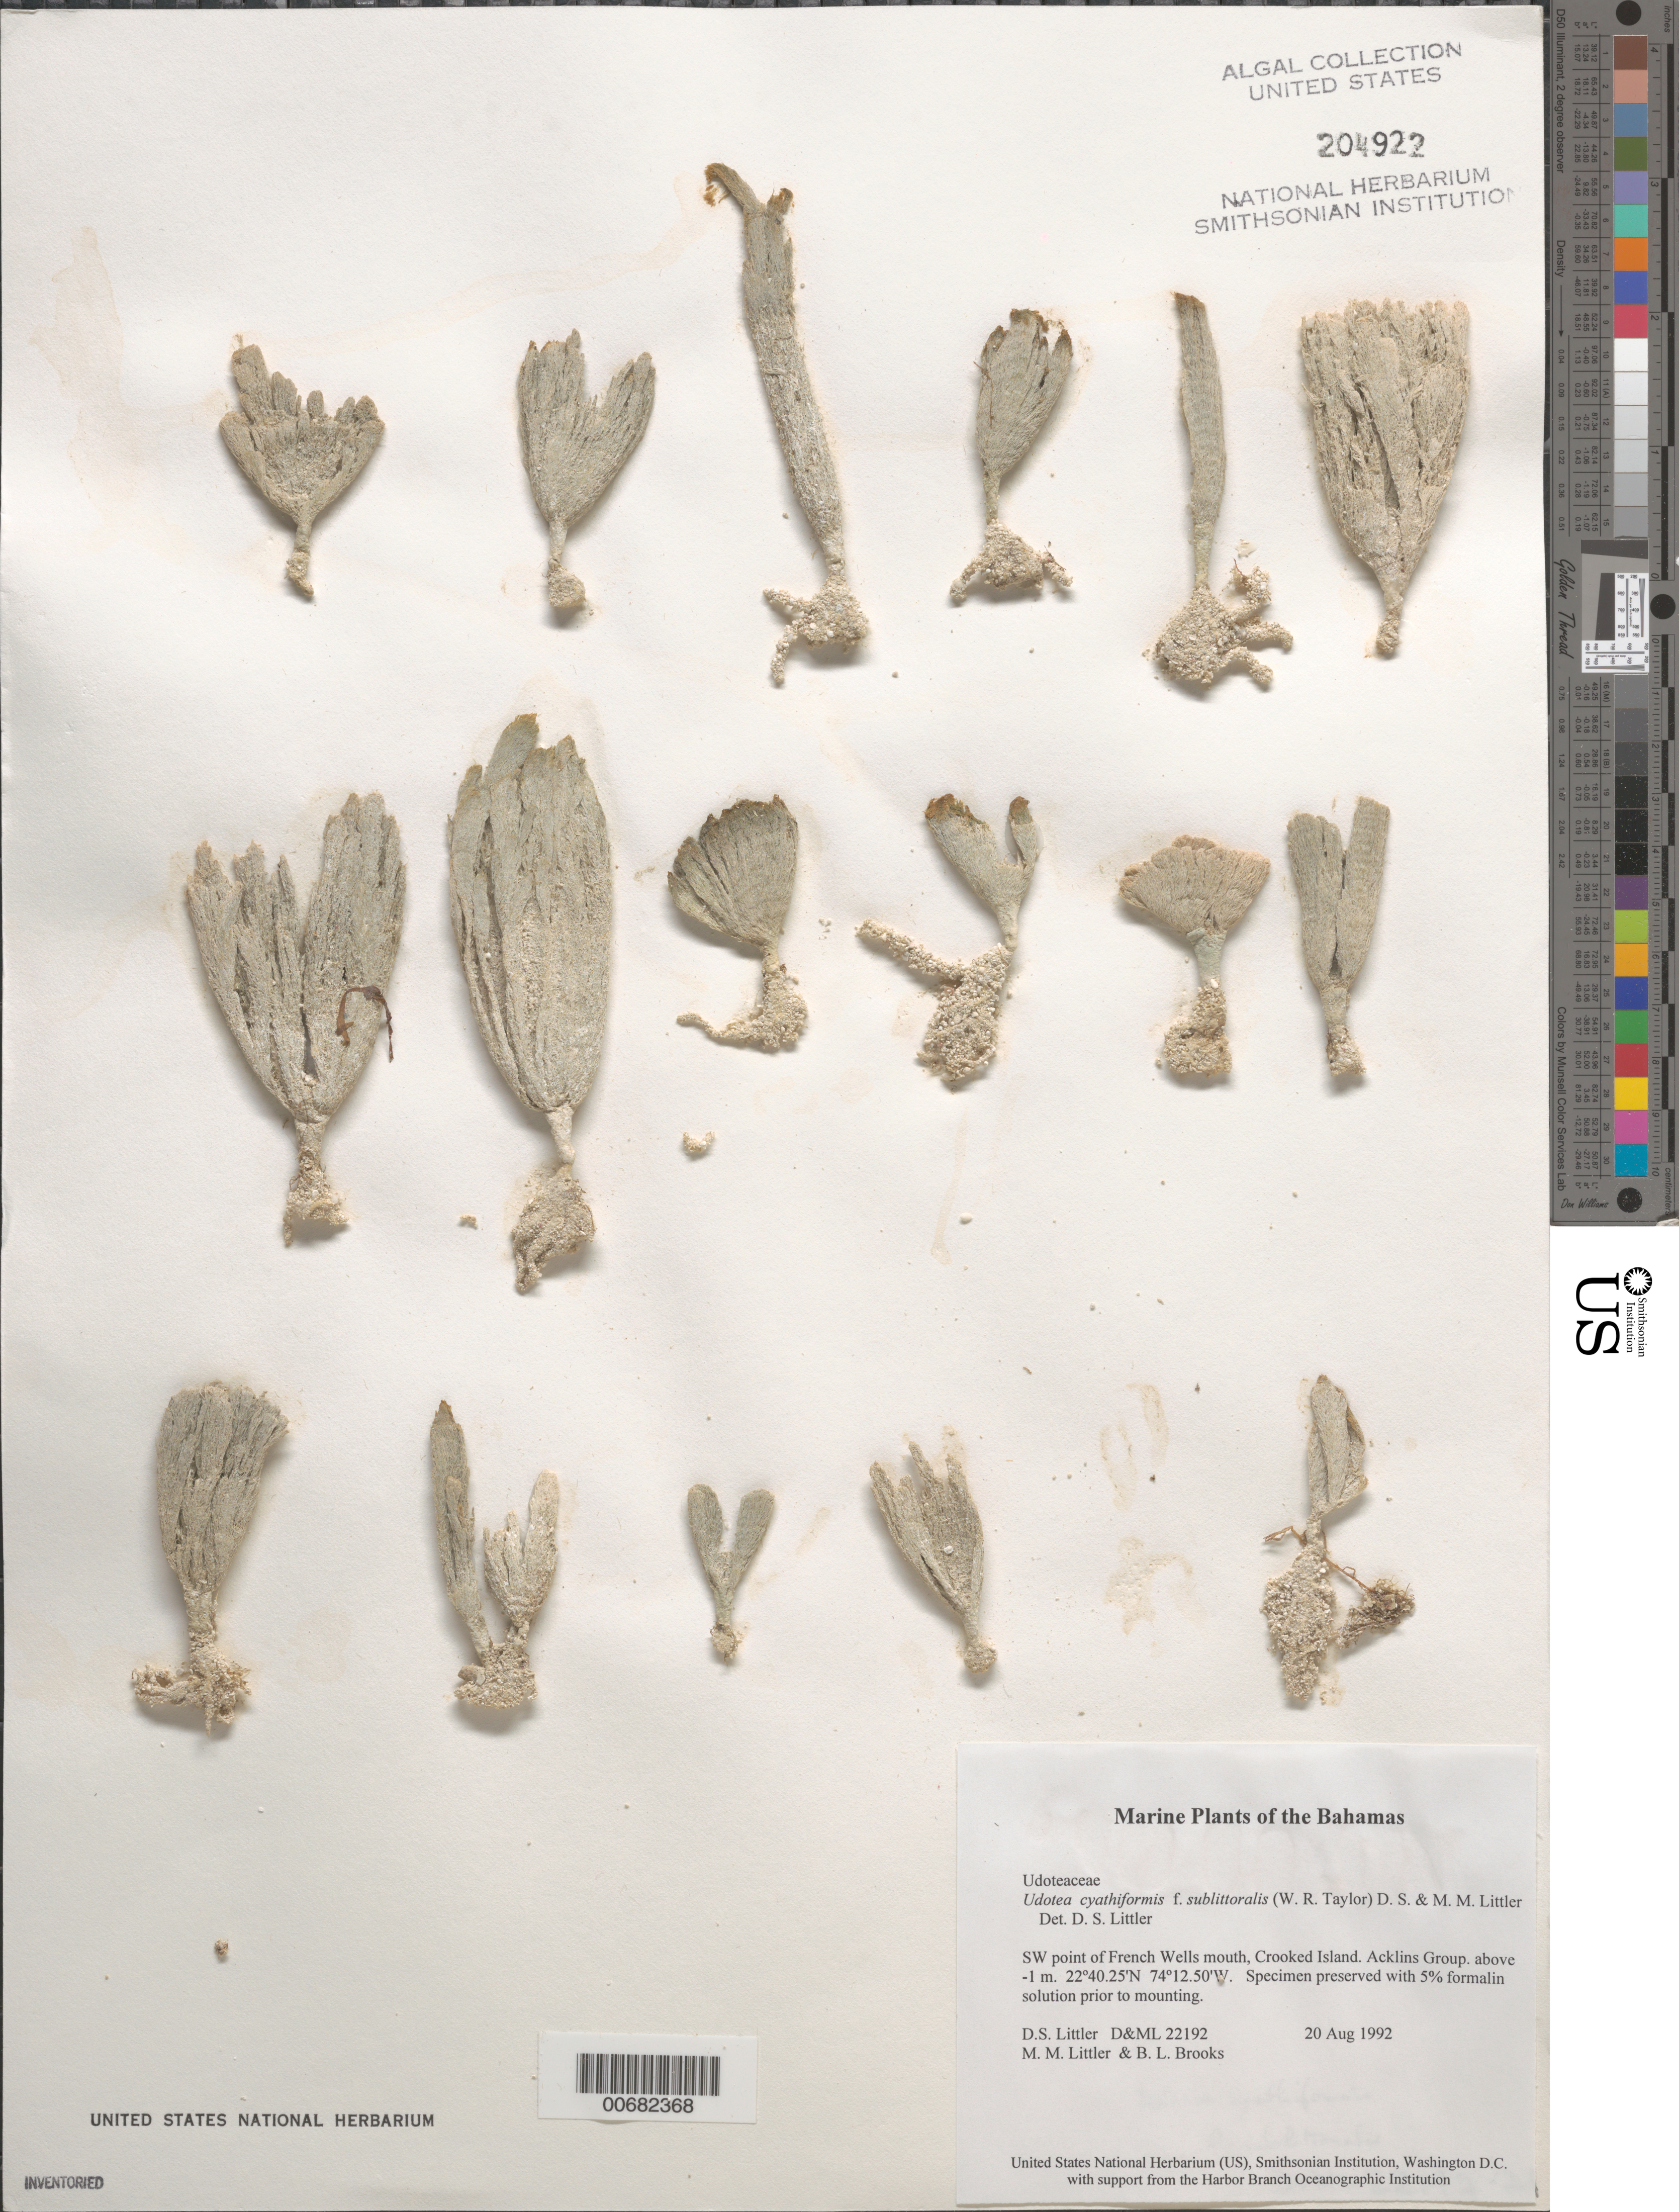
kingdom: Plantae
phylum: Chlorophyta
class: Ulvophyceae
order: Bryopsidales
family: Udoteaceae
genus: Udotea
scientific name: Udotea cyathiformis f. sublittoralis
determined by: Littler, D. S.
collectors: D. S. Littler, M. M. Littler & B. Brooks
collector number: D&ML 22192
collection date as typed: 20 Aug 1992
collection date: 1992-08-20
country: Bahamas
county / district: Crooked Island District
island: Crooked Island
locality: Southwest point of French Wells mouth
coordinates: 22 40.25' N, 74 12.50' W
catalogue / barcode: US 204922